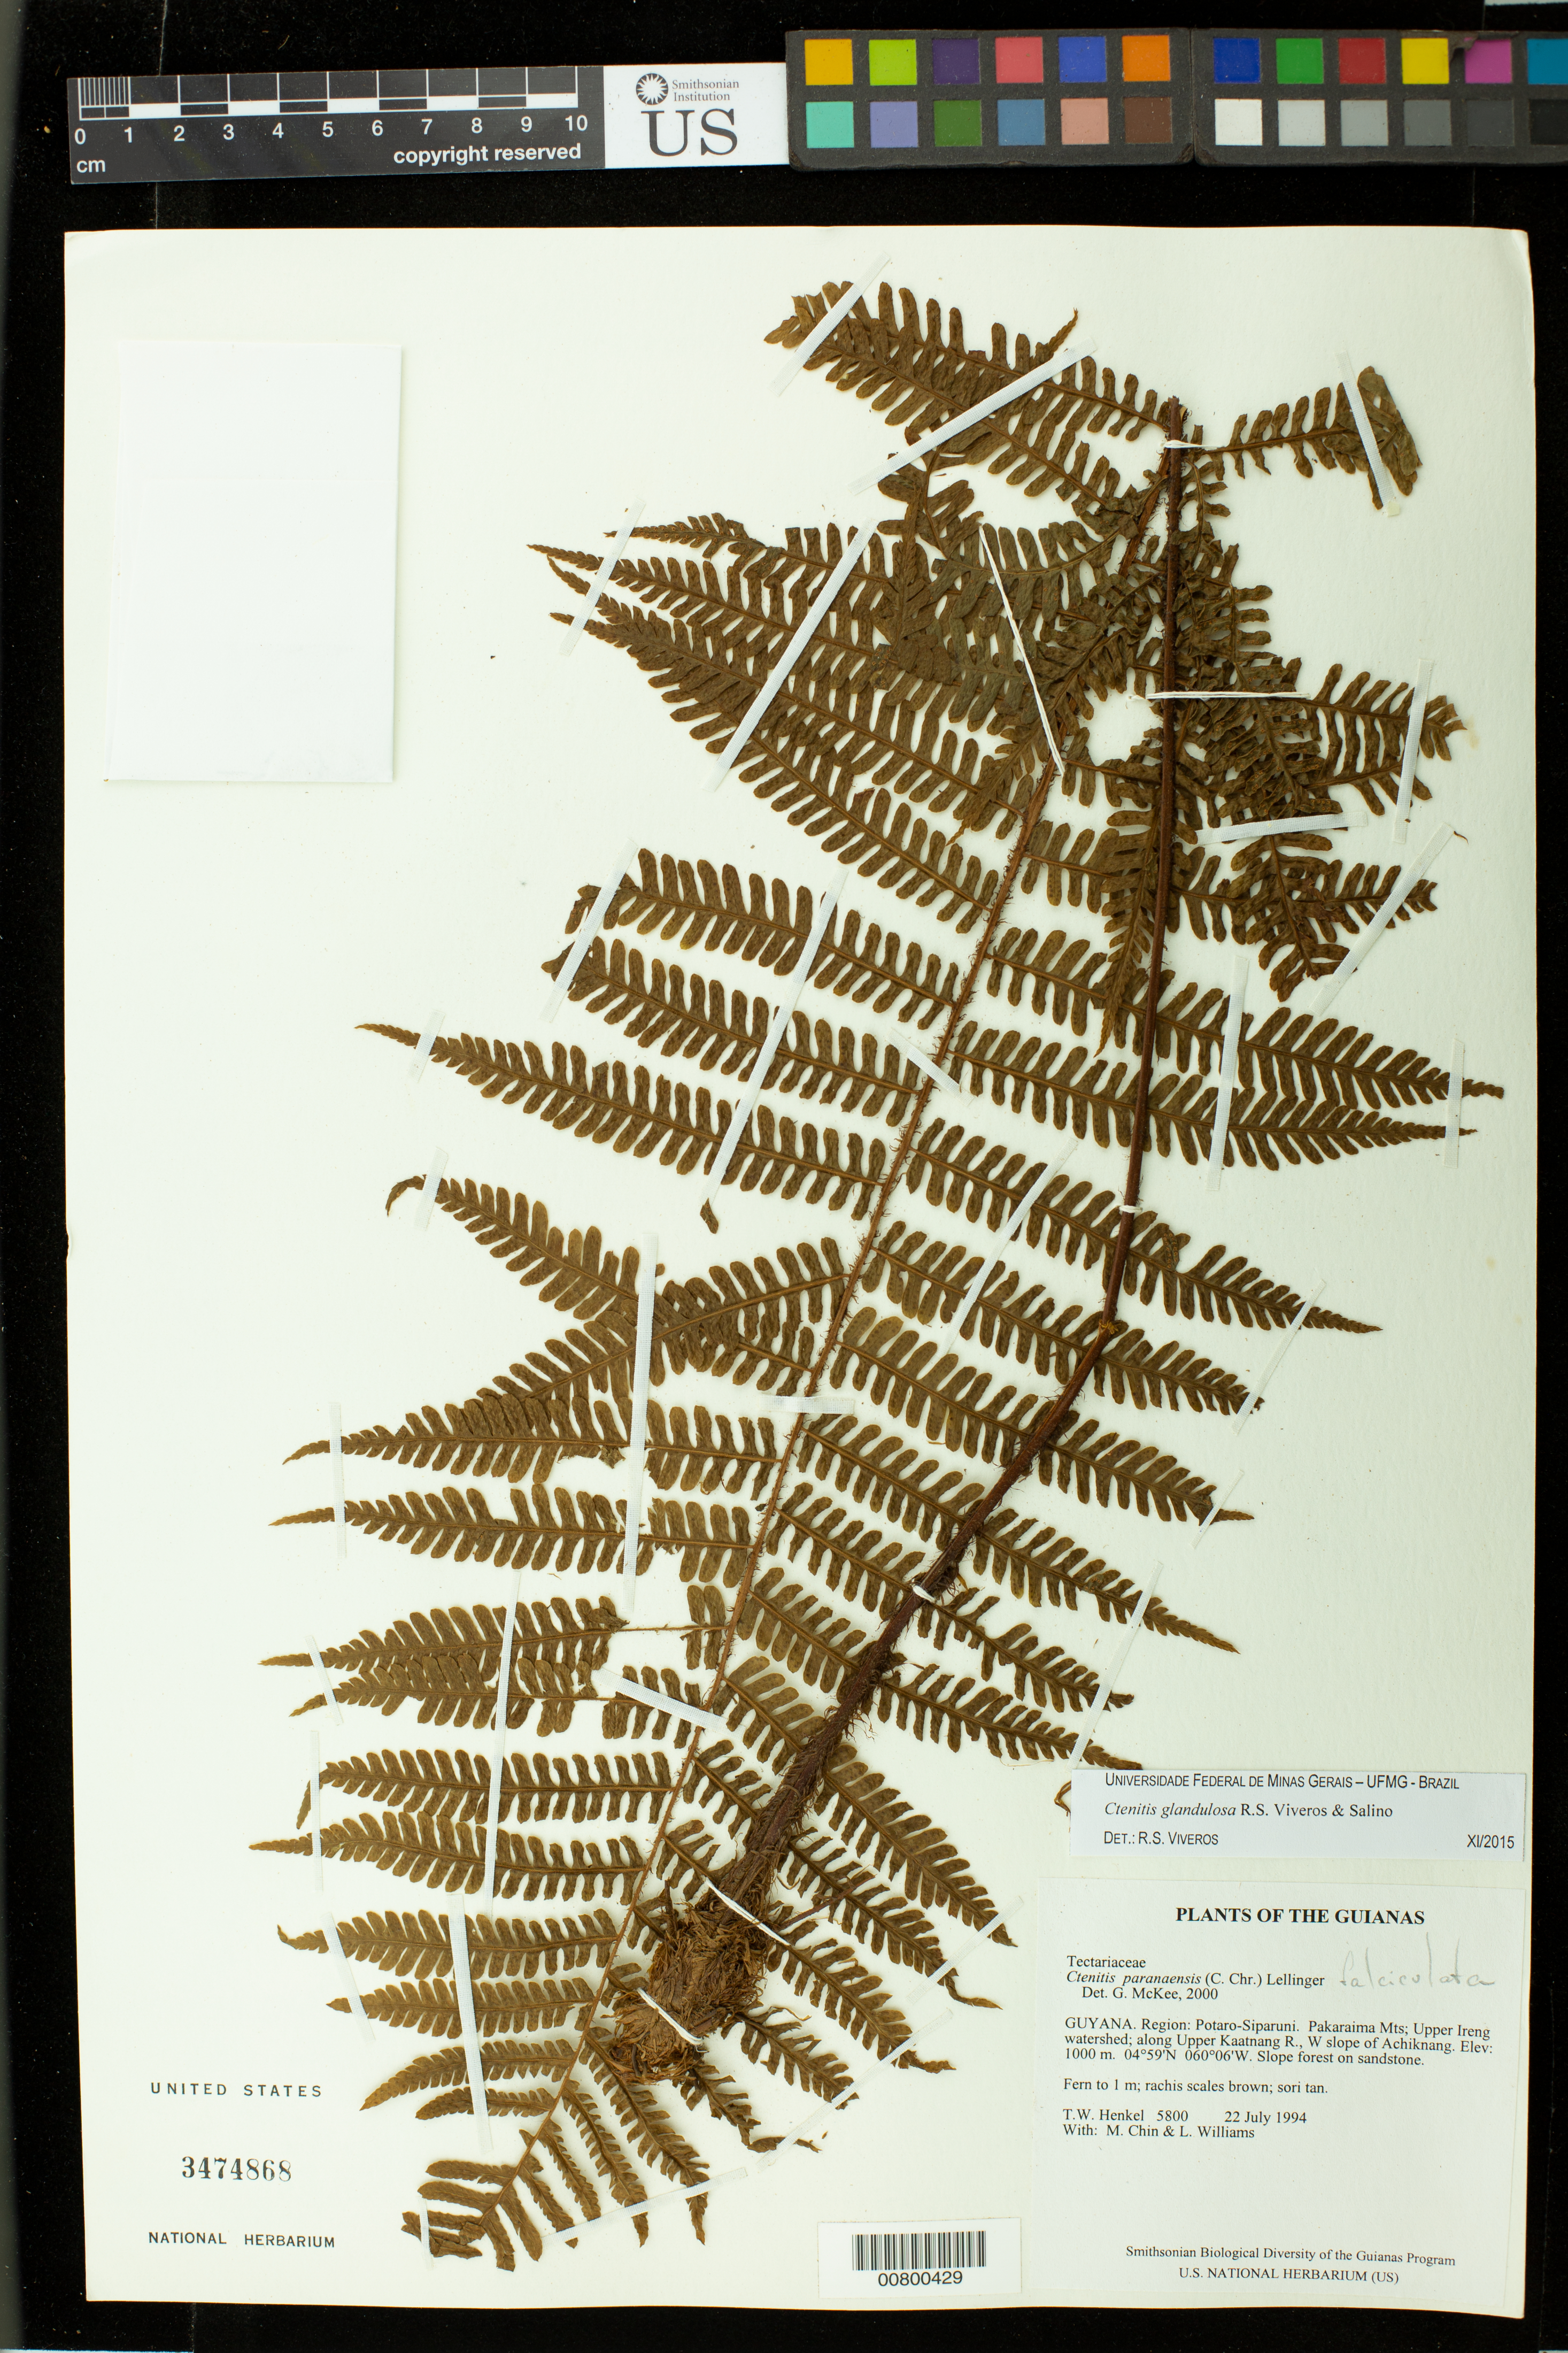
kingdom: Plantae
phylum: Tracheophyta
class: Polypodiopsida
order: Polypodiales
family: Dryopteridaceae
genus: Ctenitis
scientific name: Ctenitis glandulosa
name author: Viveros & Salino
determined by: Viveros, R. S.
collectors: T. Henkel, M. Chin & L. Williams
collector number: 5800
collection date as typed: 22 July 1994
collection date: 1994-07-22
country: Guyana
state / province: Potaro-Siparuni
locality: Pakaraima Mts; Upper Ireng watershed; along Upper Kaatnang R., W slope of Achiknang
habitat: Slope forest on sandstone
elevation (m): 1000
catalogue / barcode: US 3474868